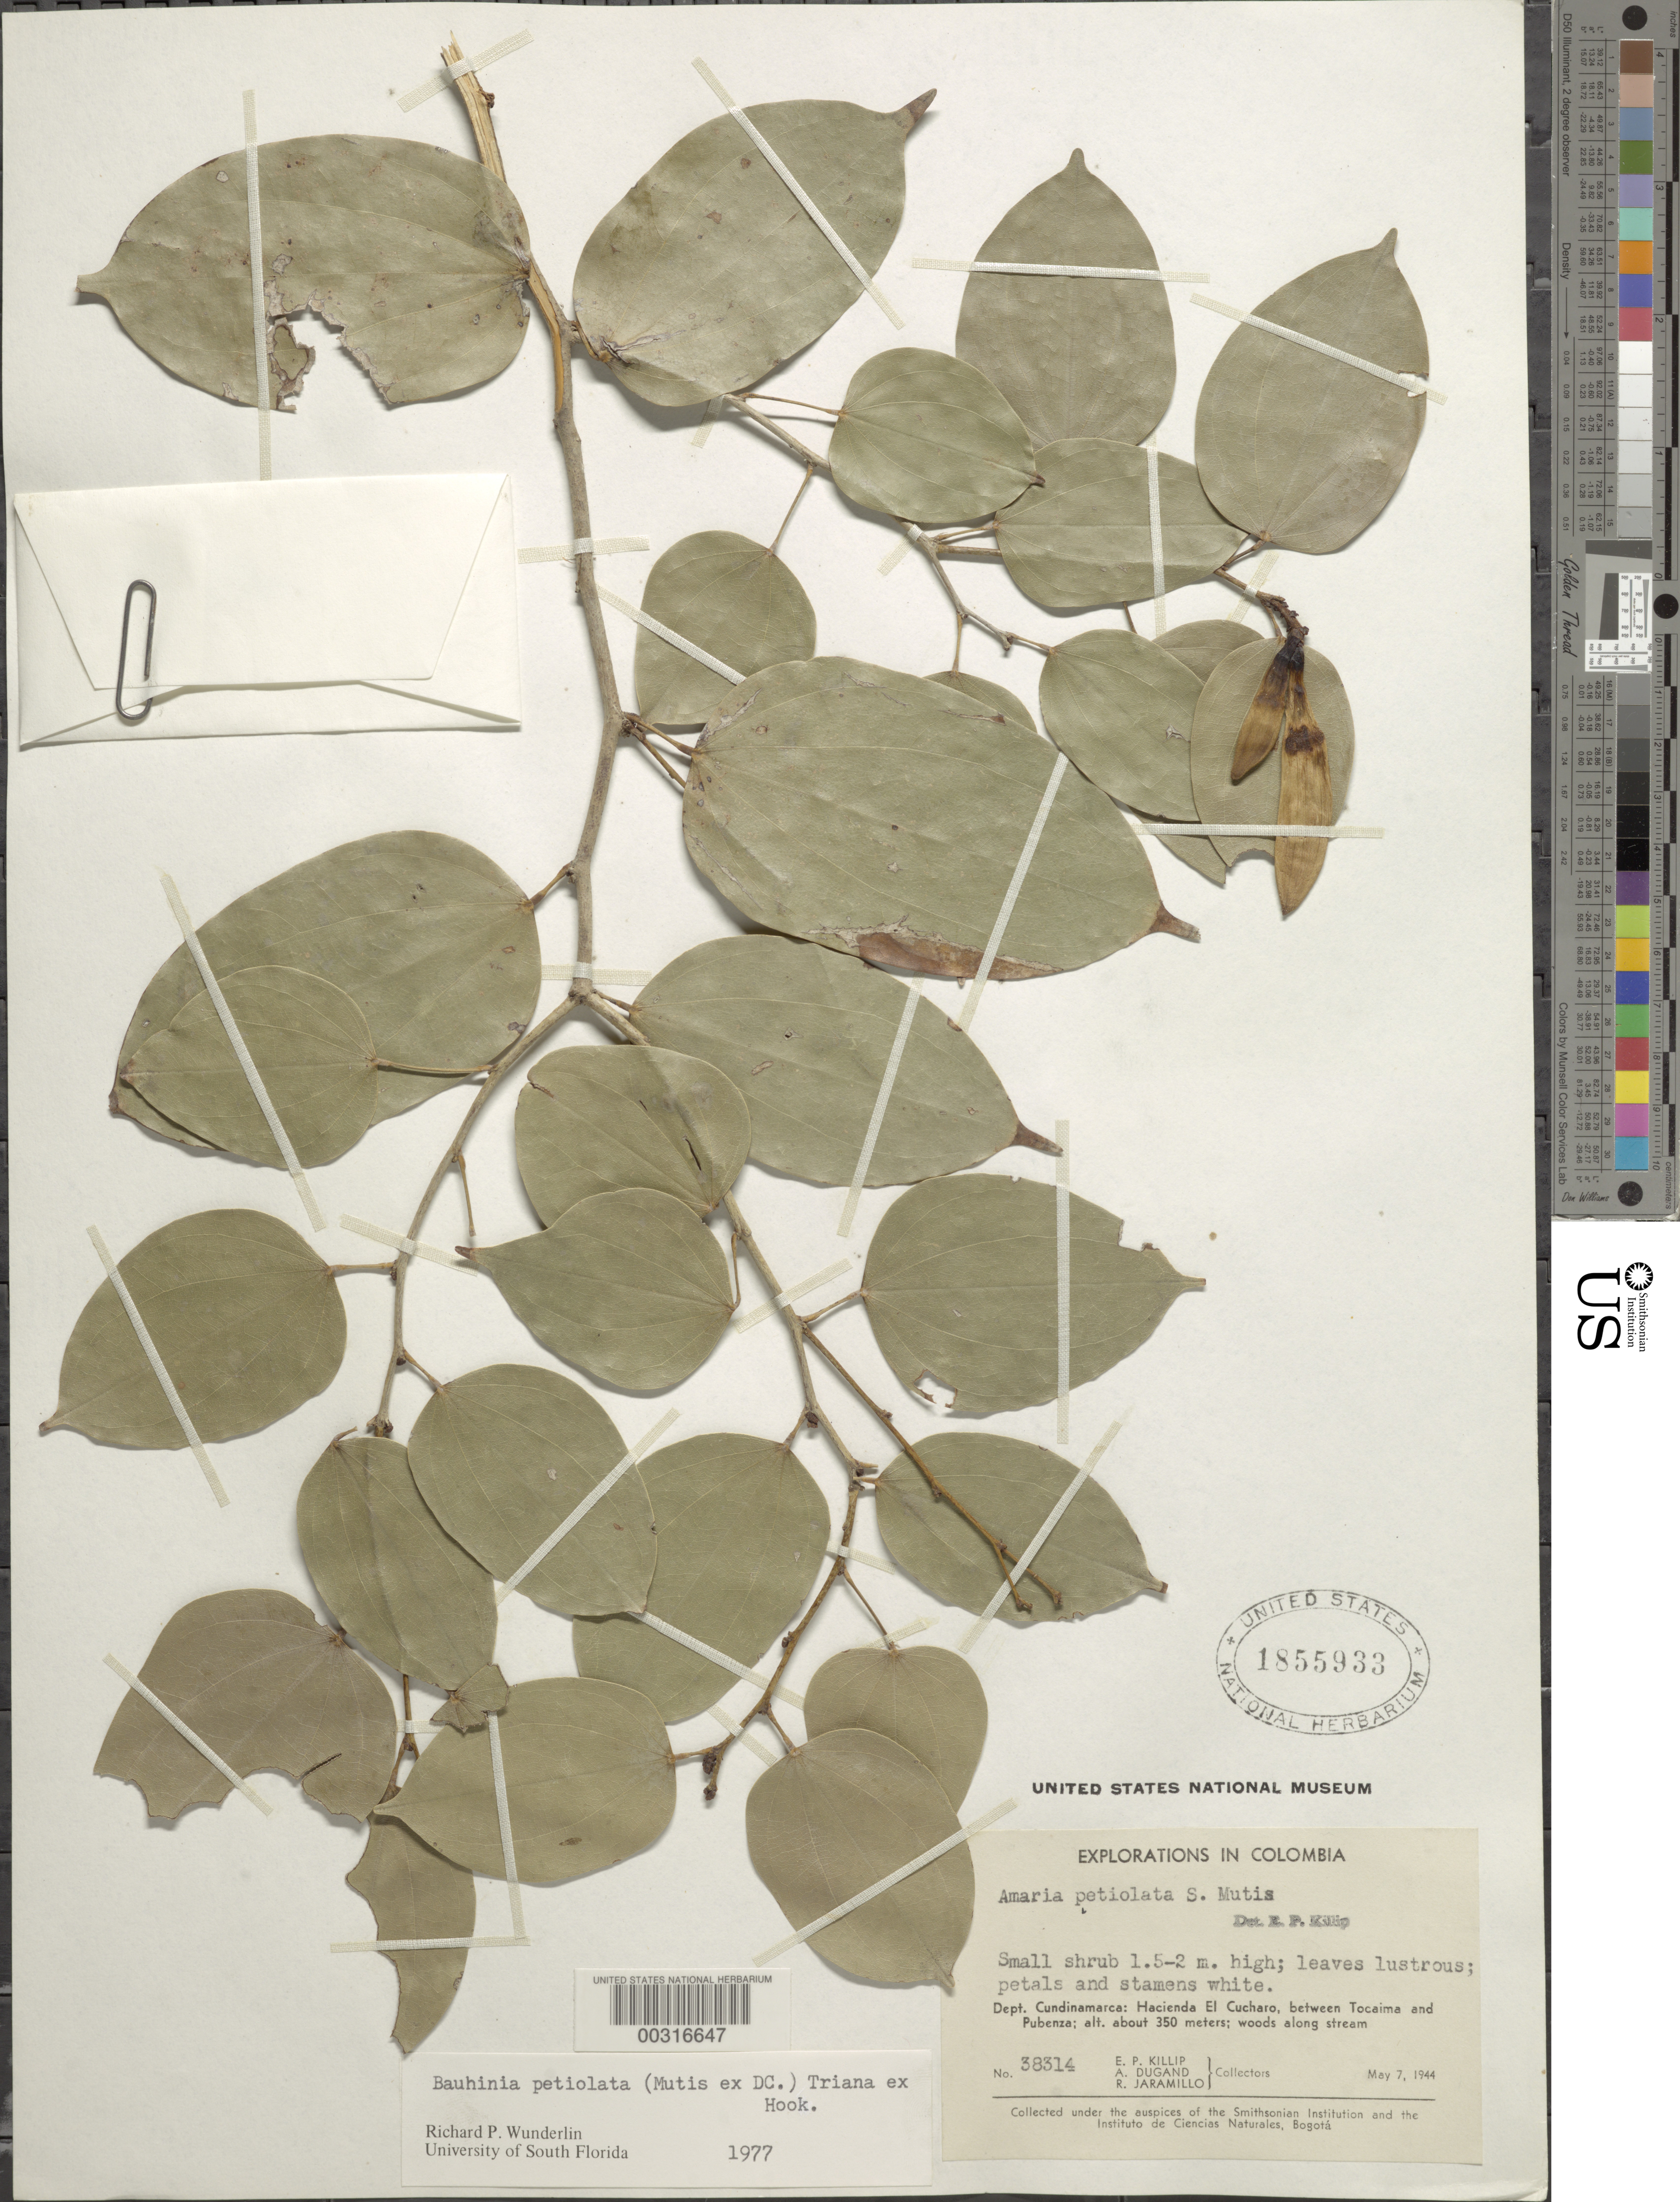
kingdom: Plantae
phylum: Tracheophyta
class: Magnoliopsida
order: Fabales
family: Fabaceae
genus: Bauhinia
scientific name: Bauhinia petiolata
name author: (S. Mutis ex DC.) Triana ex Hook.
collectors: E. P. Killip, A. Dugand G. & R. Jaramillo M.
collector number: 38314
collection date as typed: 07 May 1944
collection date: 1944-05-07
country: Colombia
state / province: Cundinamarca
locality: Hacienda el Cucharo, between Tocaima and Pubenza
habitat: Woods along stream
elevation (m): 350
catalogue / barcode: US 1855933